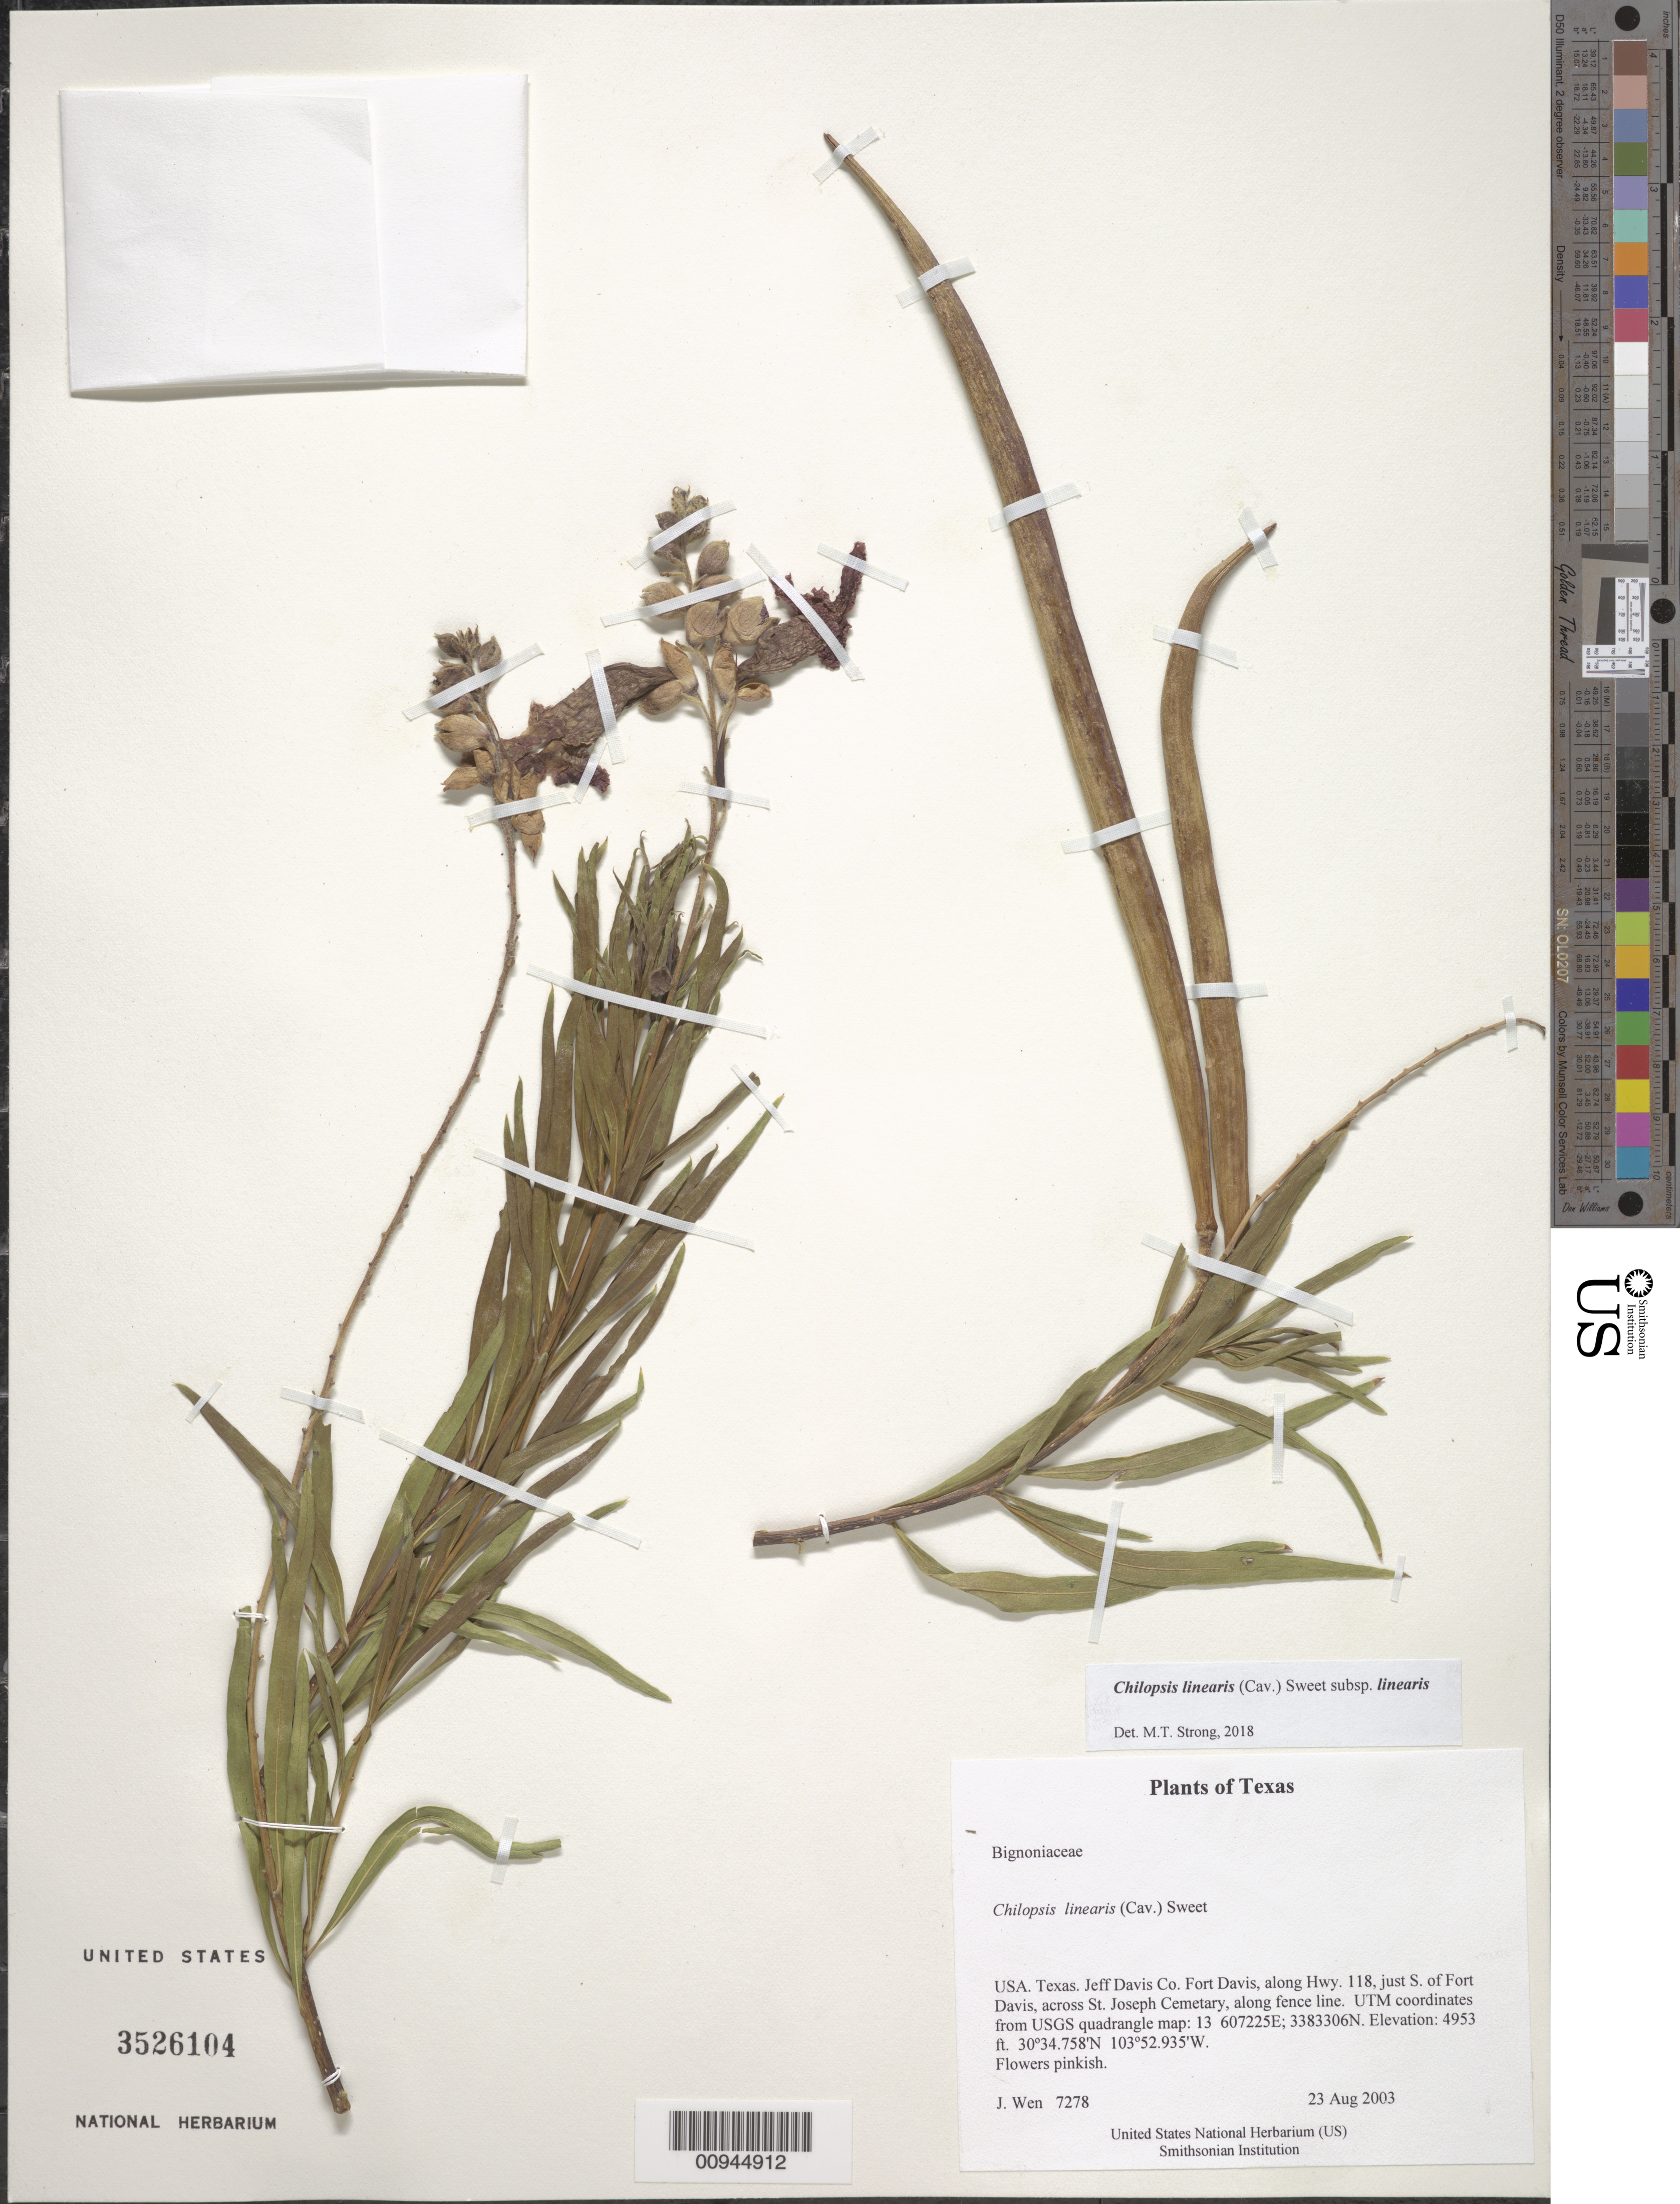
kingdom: Plantae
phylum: Tracheophyta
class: Magnoliopsida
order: Lamiales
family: Bignoniaceae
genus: Chilopsis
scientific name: Chilopsis linearis subsp. linearis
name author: (Cav.) Sweet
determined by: Strong, Mark T., (BOT), Smithsonian Institution - National Museum of Natural History (UNITED STATES)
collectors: J. Wen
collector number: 7278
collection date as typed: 23 Aug 2003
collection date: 2003-08-23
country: United States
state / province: Texas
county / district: Jeff Davis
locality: Fort Davis, along Hwy. 118, just S. of Fort Davis, across St. Joseph Cemetary, along fence line. UTM coordinates from USGS quadrangle map: 13 607225E; 3383306N.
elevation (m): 1510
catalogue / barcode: US 3526104